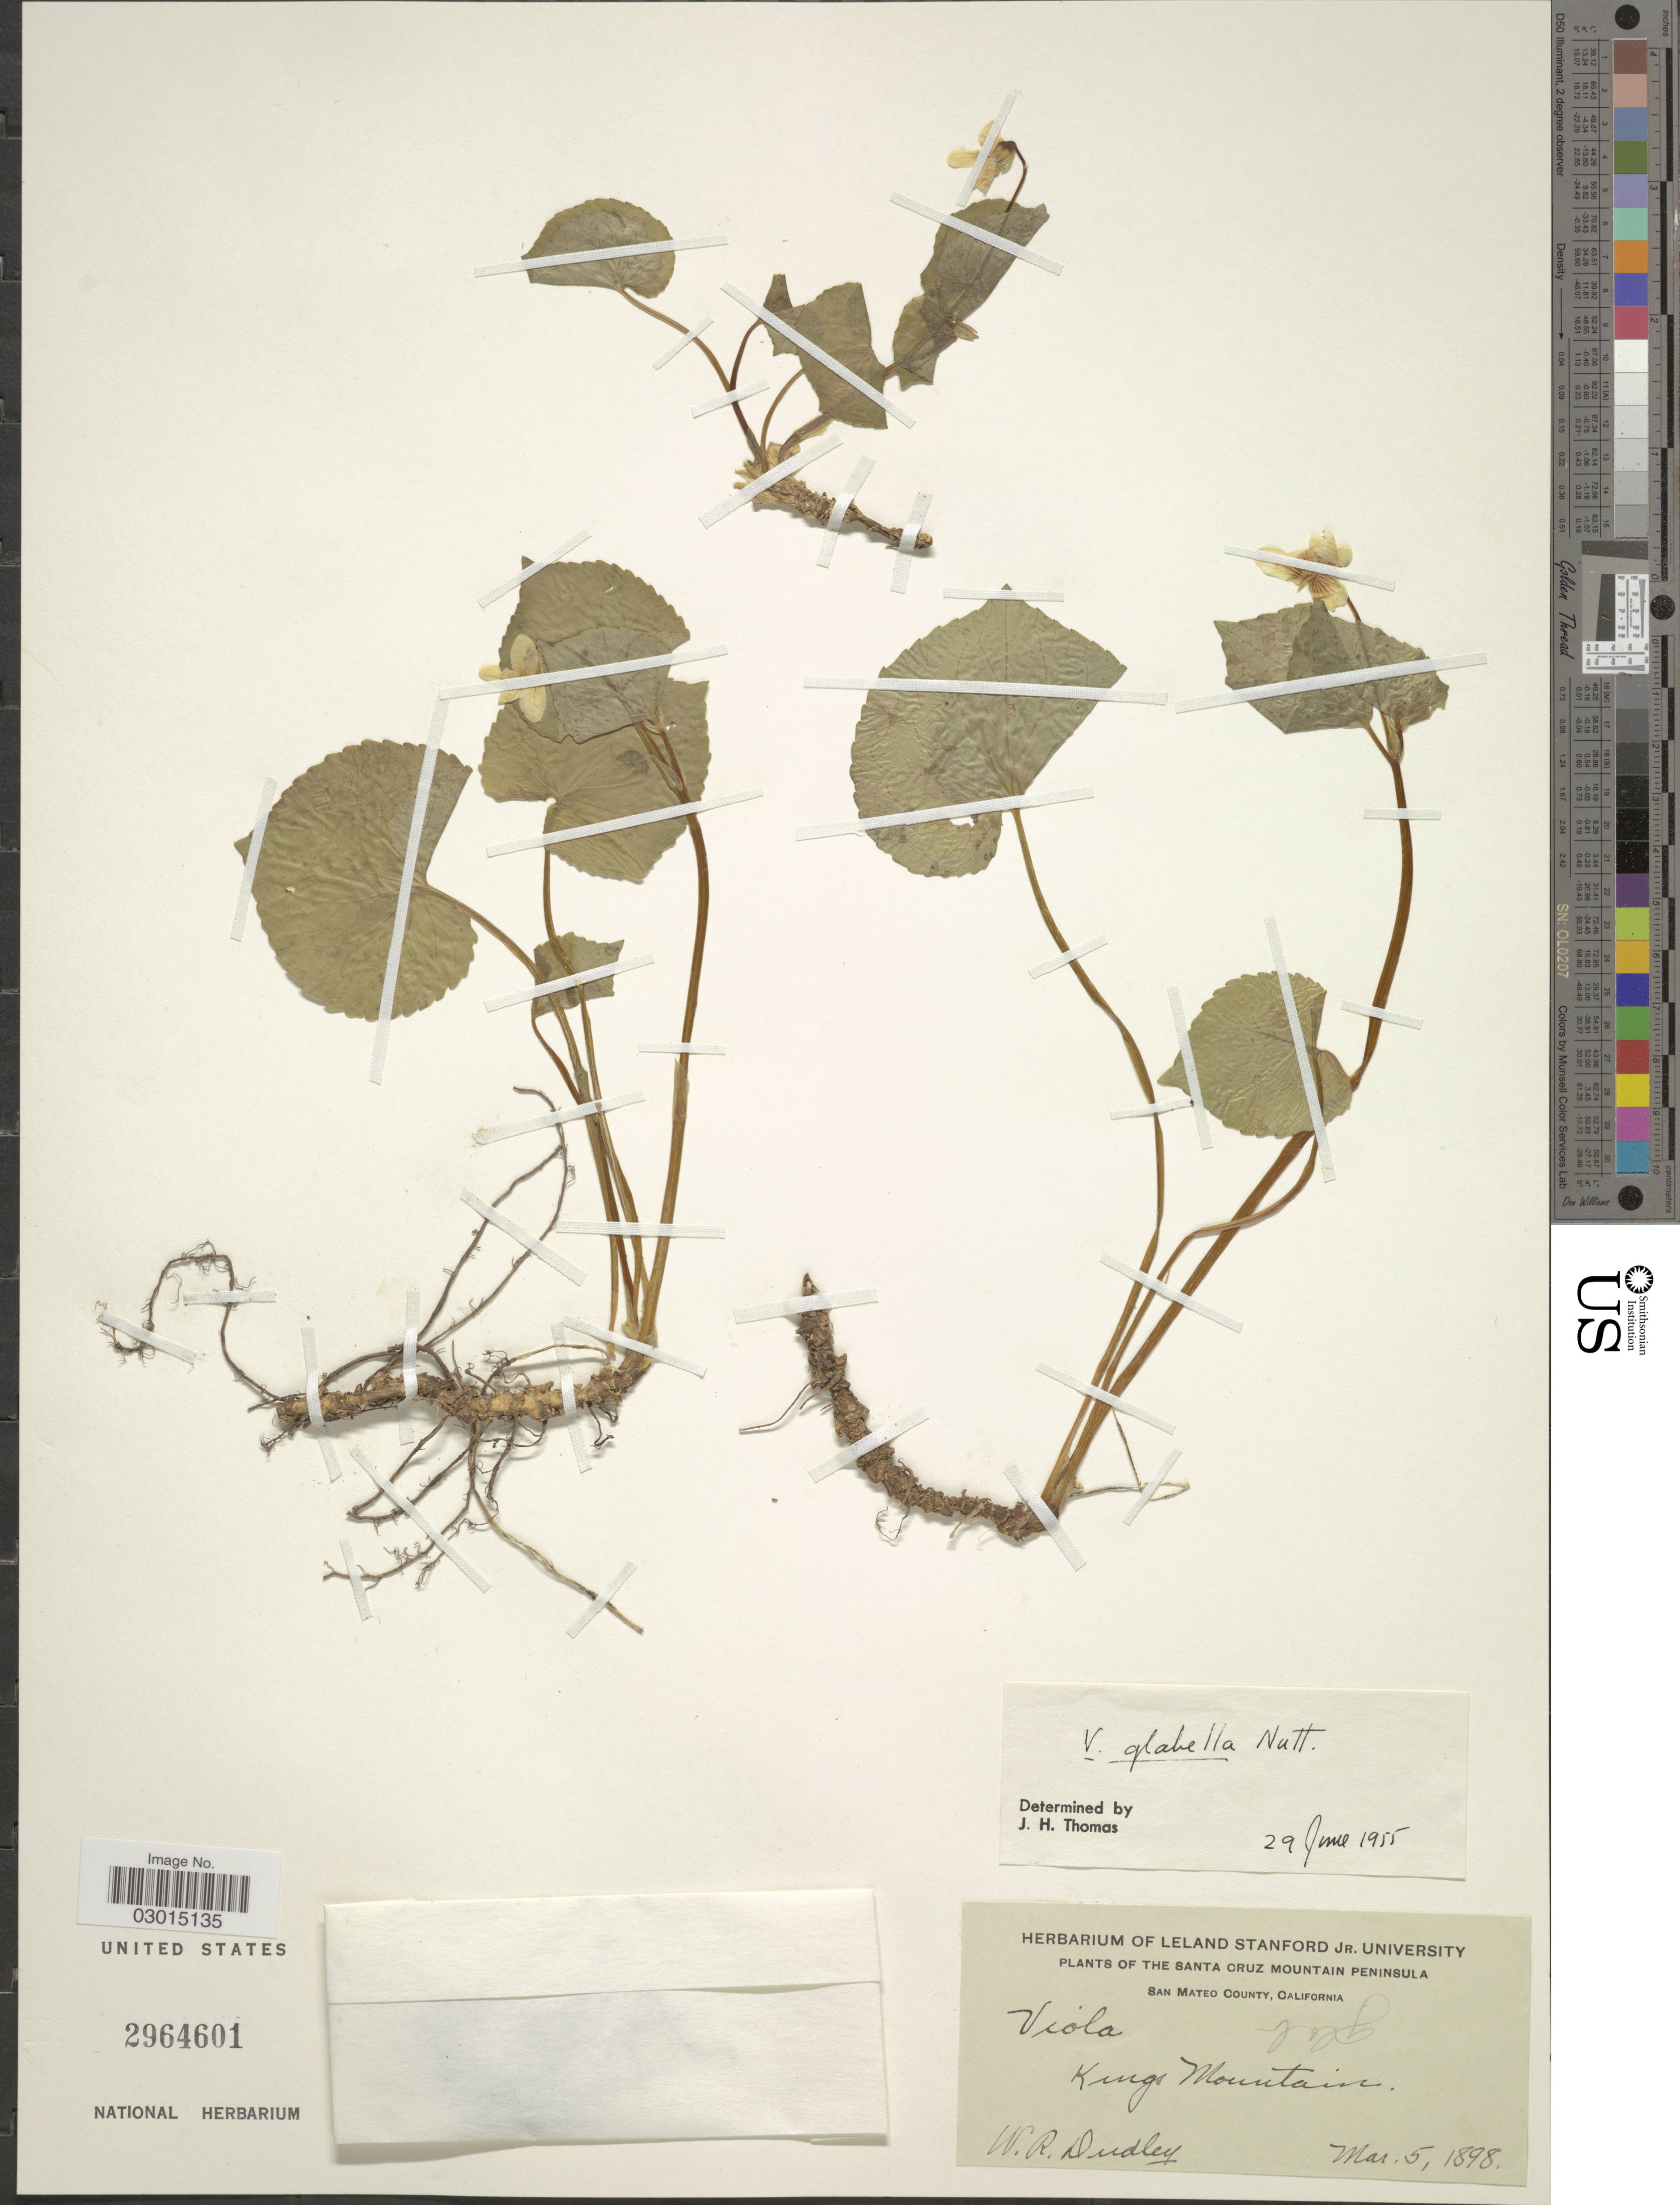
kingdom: Plantae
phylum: Tracheophyta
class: Magnoliopsida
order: Malpighiales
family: Violaceae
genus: Viola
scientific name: Viola glabella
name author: Nutt.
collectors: W. Dudley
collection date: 1898-03-05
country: United States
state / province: California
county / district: San Mateo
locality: Santa Cruz Mountain Peninsula. San Mateo County. Kings Mountain.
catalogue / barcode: US 2964601